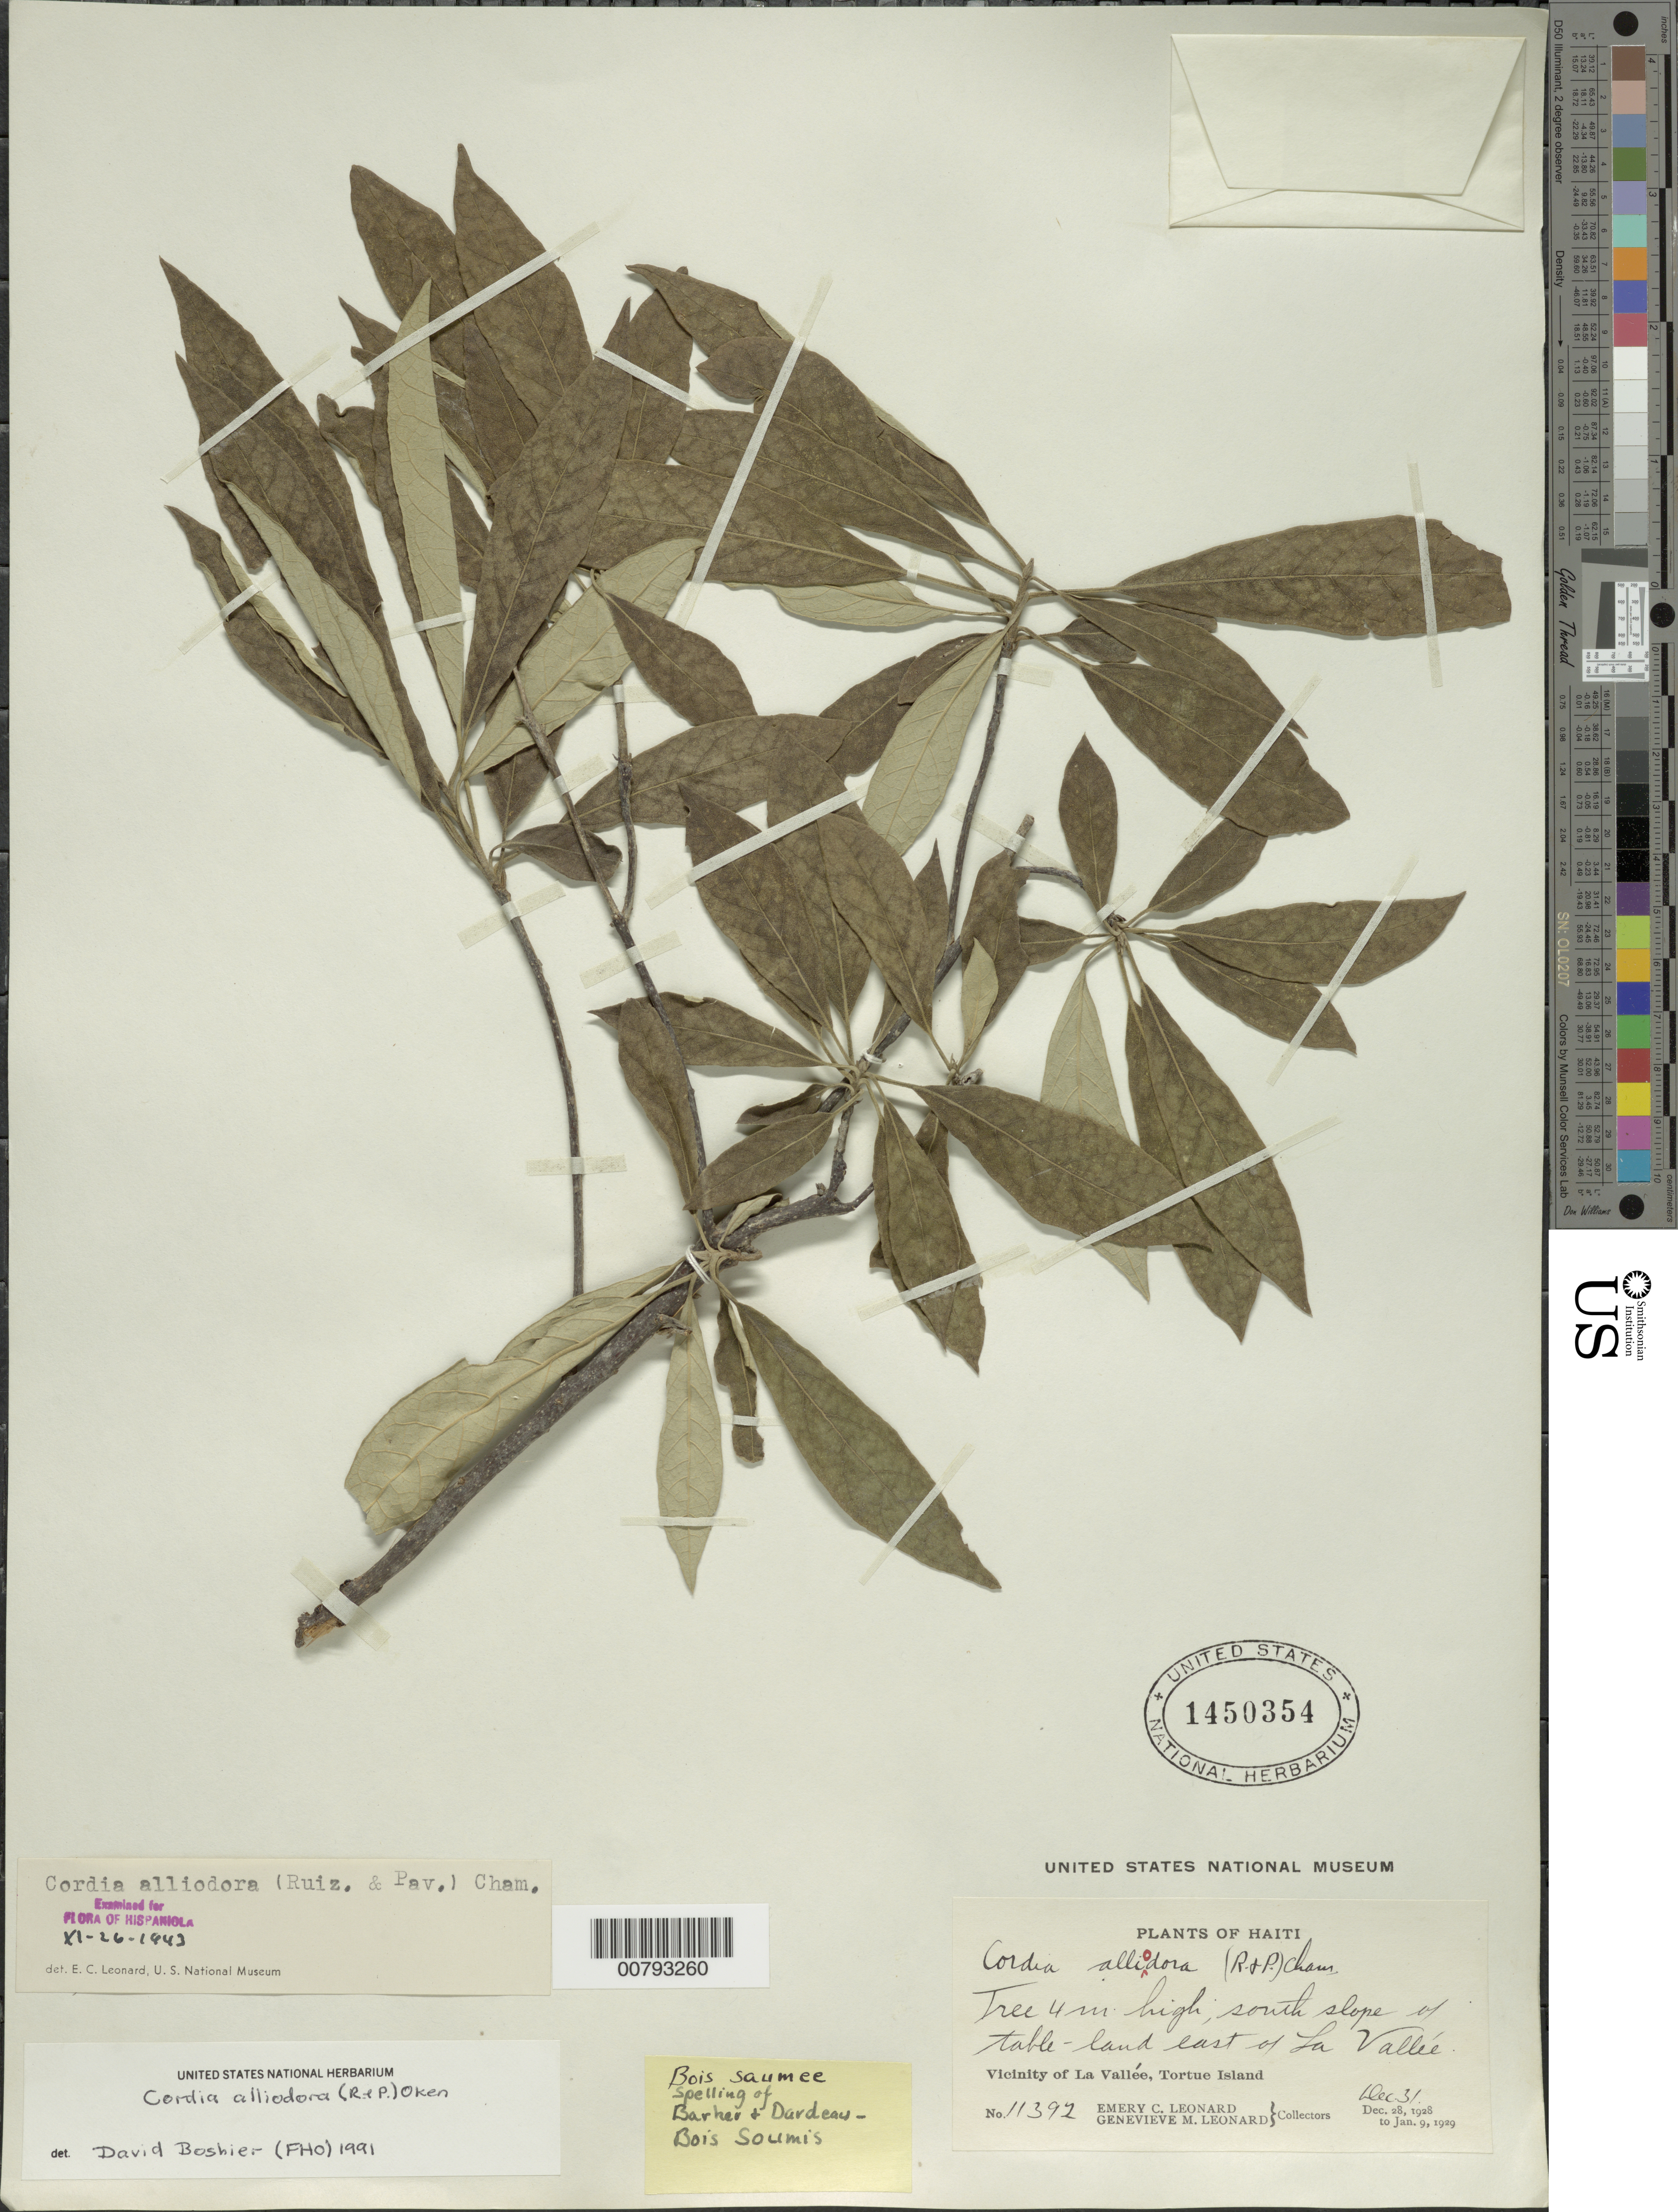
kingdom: Plantae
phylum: Tracheophyta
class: Magnoliopsida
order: Boraginales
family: Cordiaceae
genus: Cordia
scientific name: Cordia alliodora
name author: (Ruiz & Pav.) Oken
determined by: Boshier, D.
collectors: E. C. Leonard & G. M. Leonard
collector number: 11392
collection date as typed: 31 Dec 1928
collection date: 1928-12-31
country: Haiti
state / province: Nord-Óuest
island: Île de la Tortue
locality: Tortue Island, vicinity of La Vallée, south slope of table-land east of La Vallée.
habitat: Slope.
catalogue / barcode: US 1450354